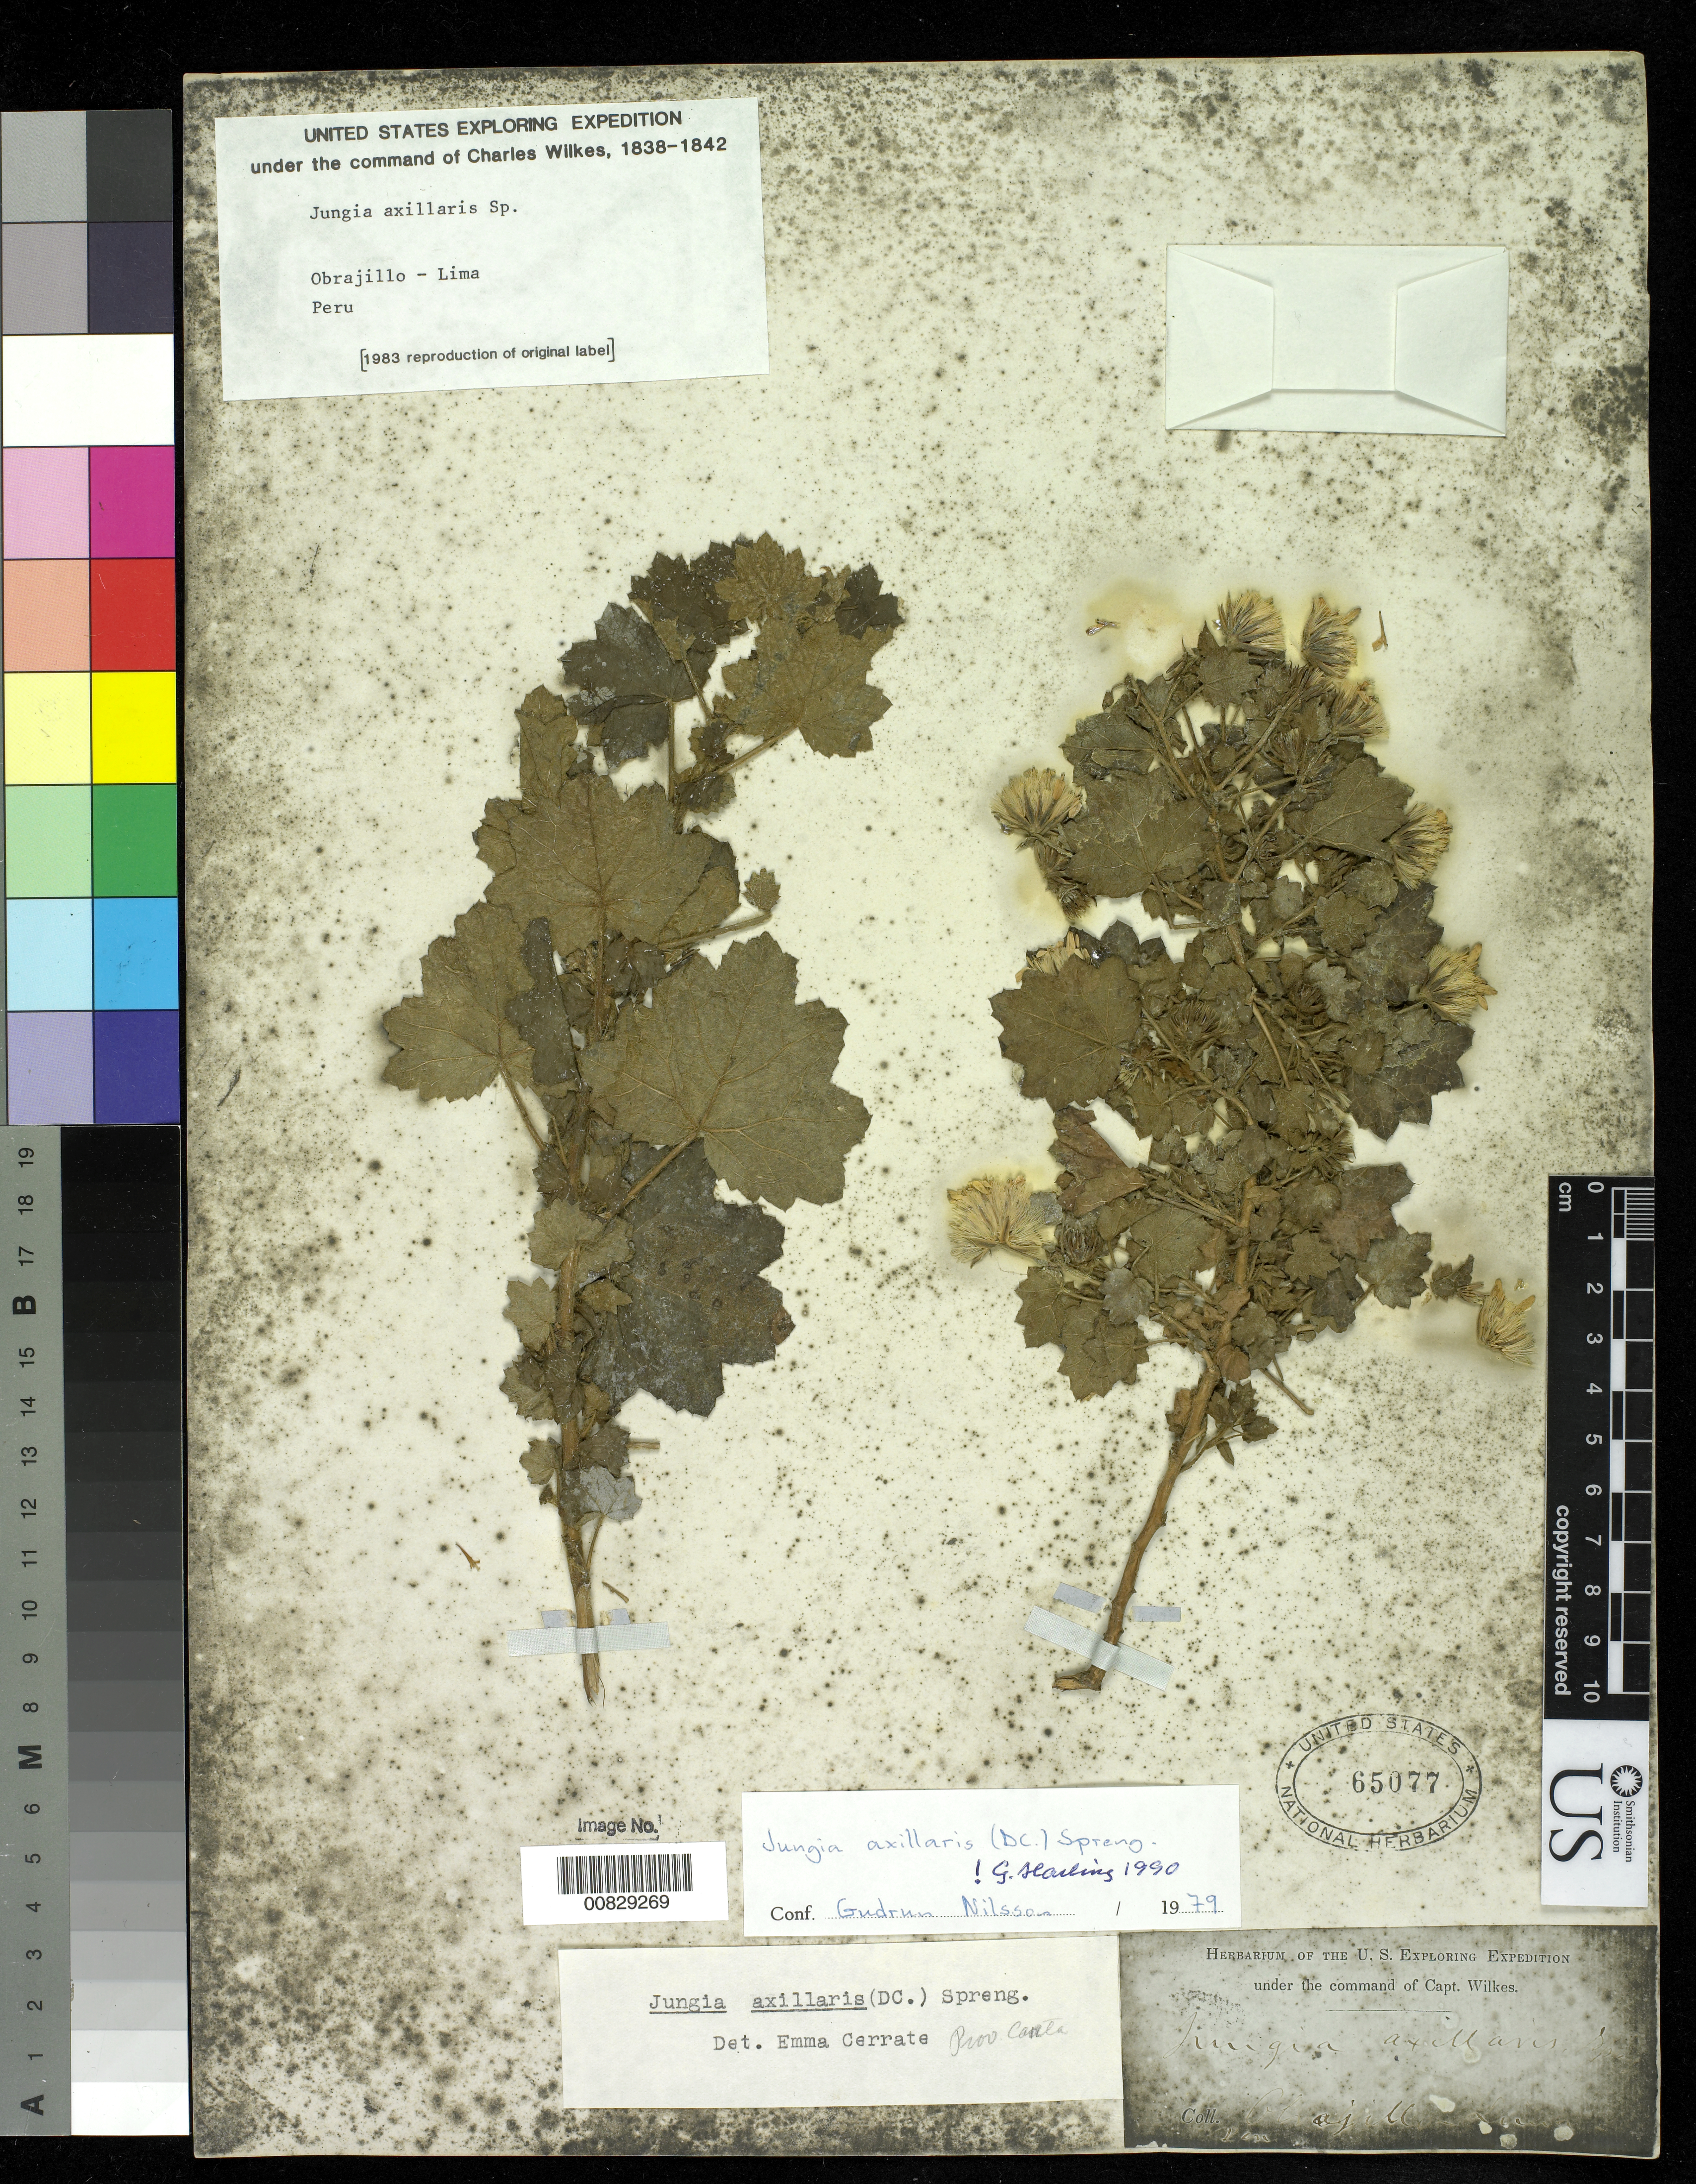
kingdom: Plantae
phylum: Tracheophyta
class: Magnoliopsida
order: Asterales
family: Asteraceae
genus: Jungia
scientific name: Jungia axillaris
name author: (Lag. ex DC.) Spreng.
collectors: Wilkes Explor. Exped.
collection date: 1838/1842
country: Peru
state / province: Lima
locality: Obrajillo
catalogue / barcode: US 65077